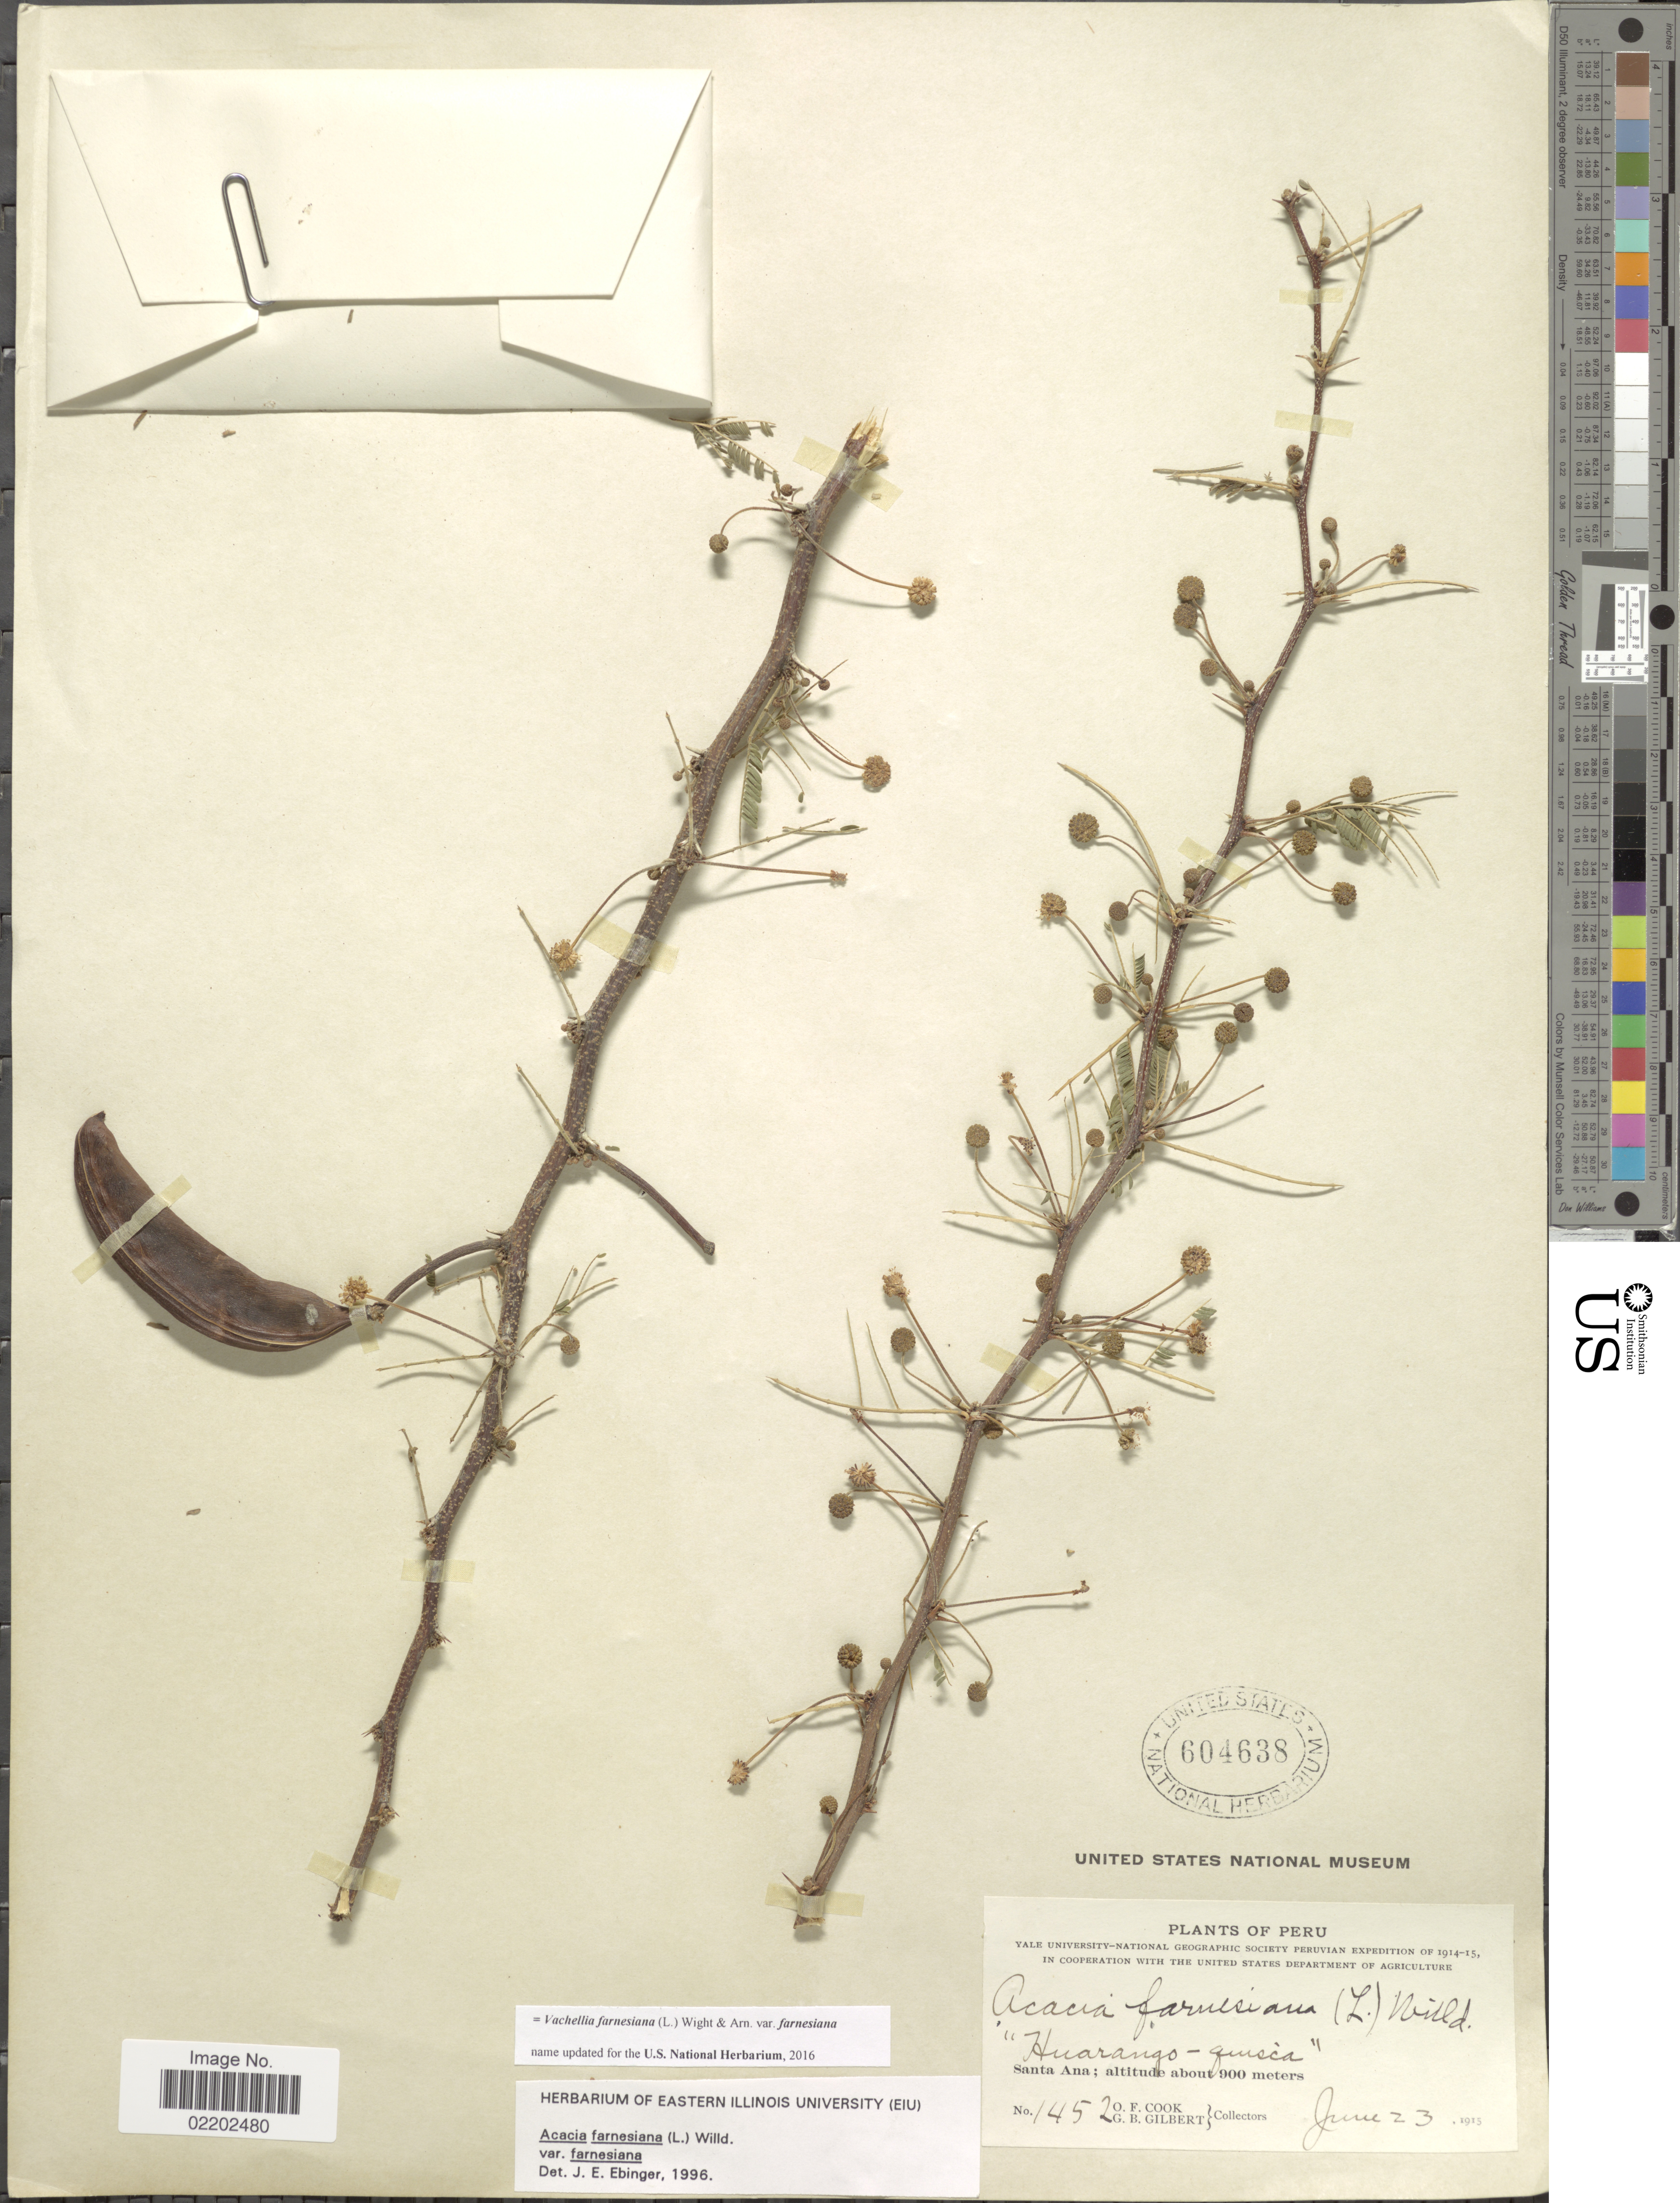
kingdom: Plantae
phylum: Tracheophyta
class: Magnoliopsida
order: Fabales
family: Fabaceae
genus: Vachellia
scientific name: Vachellia farnesiana var. farnesiana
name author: (L.) Wight & Arn.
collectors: O. F. Cook & G. B. Gilbert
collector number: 1452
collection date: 1915-06-23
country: Peru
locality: Santa Ana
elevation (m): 900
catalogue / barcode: US 604638